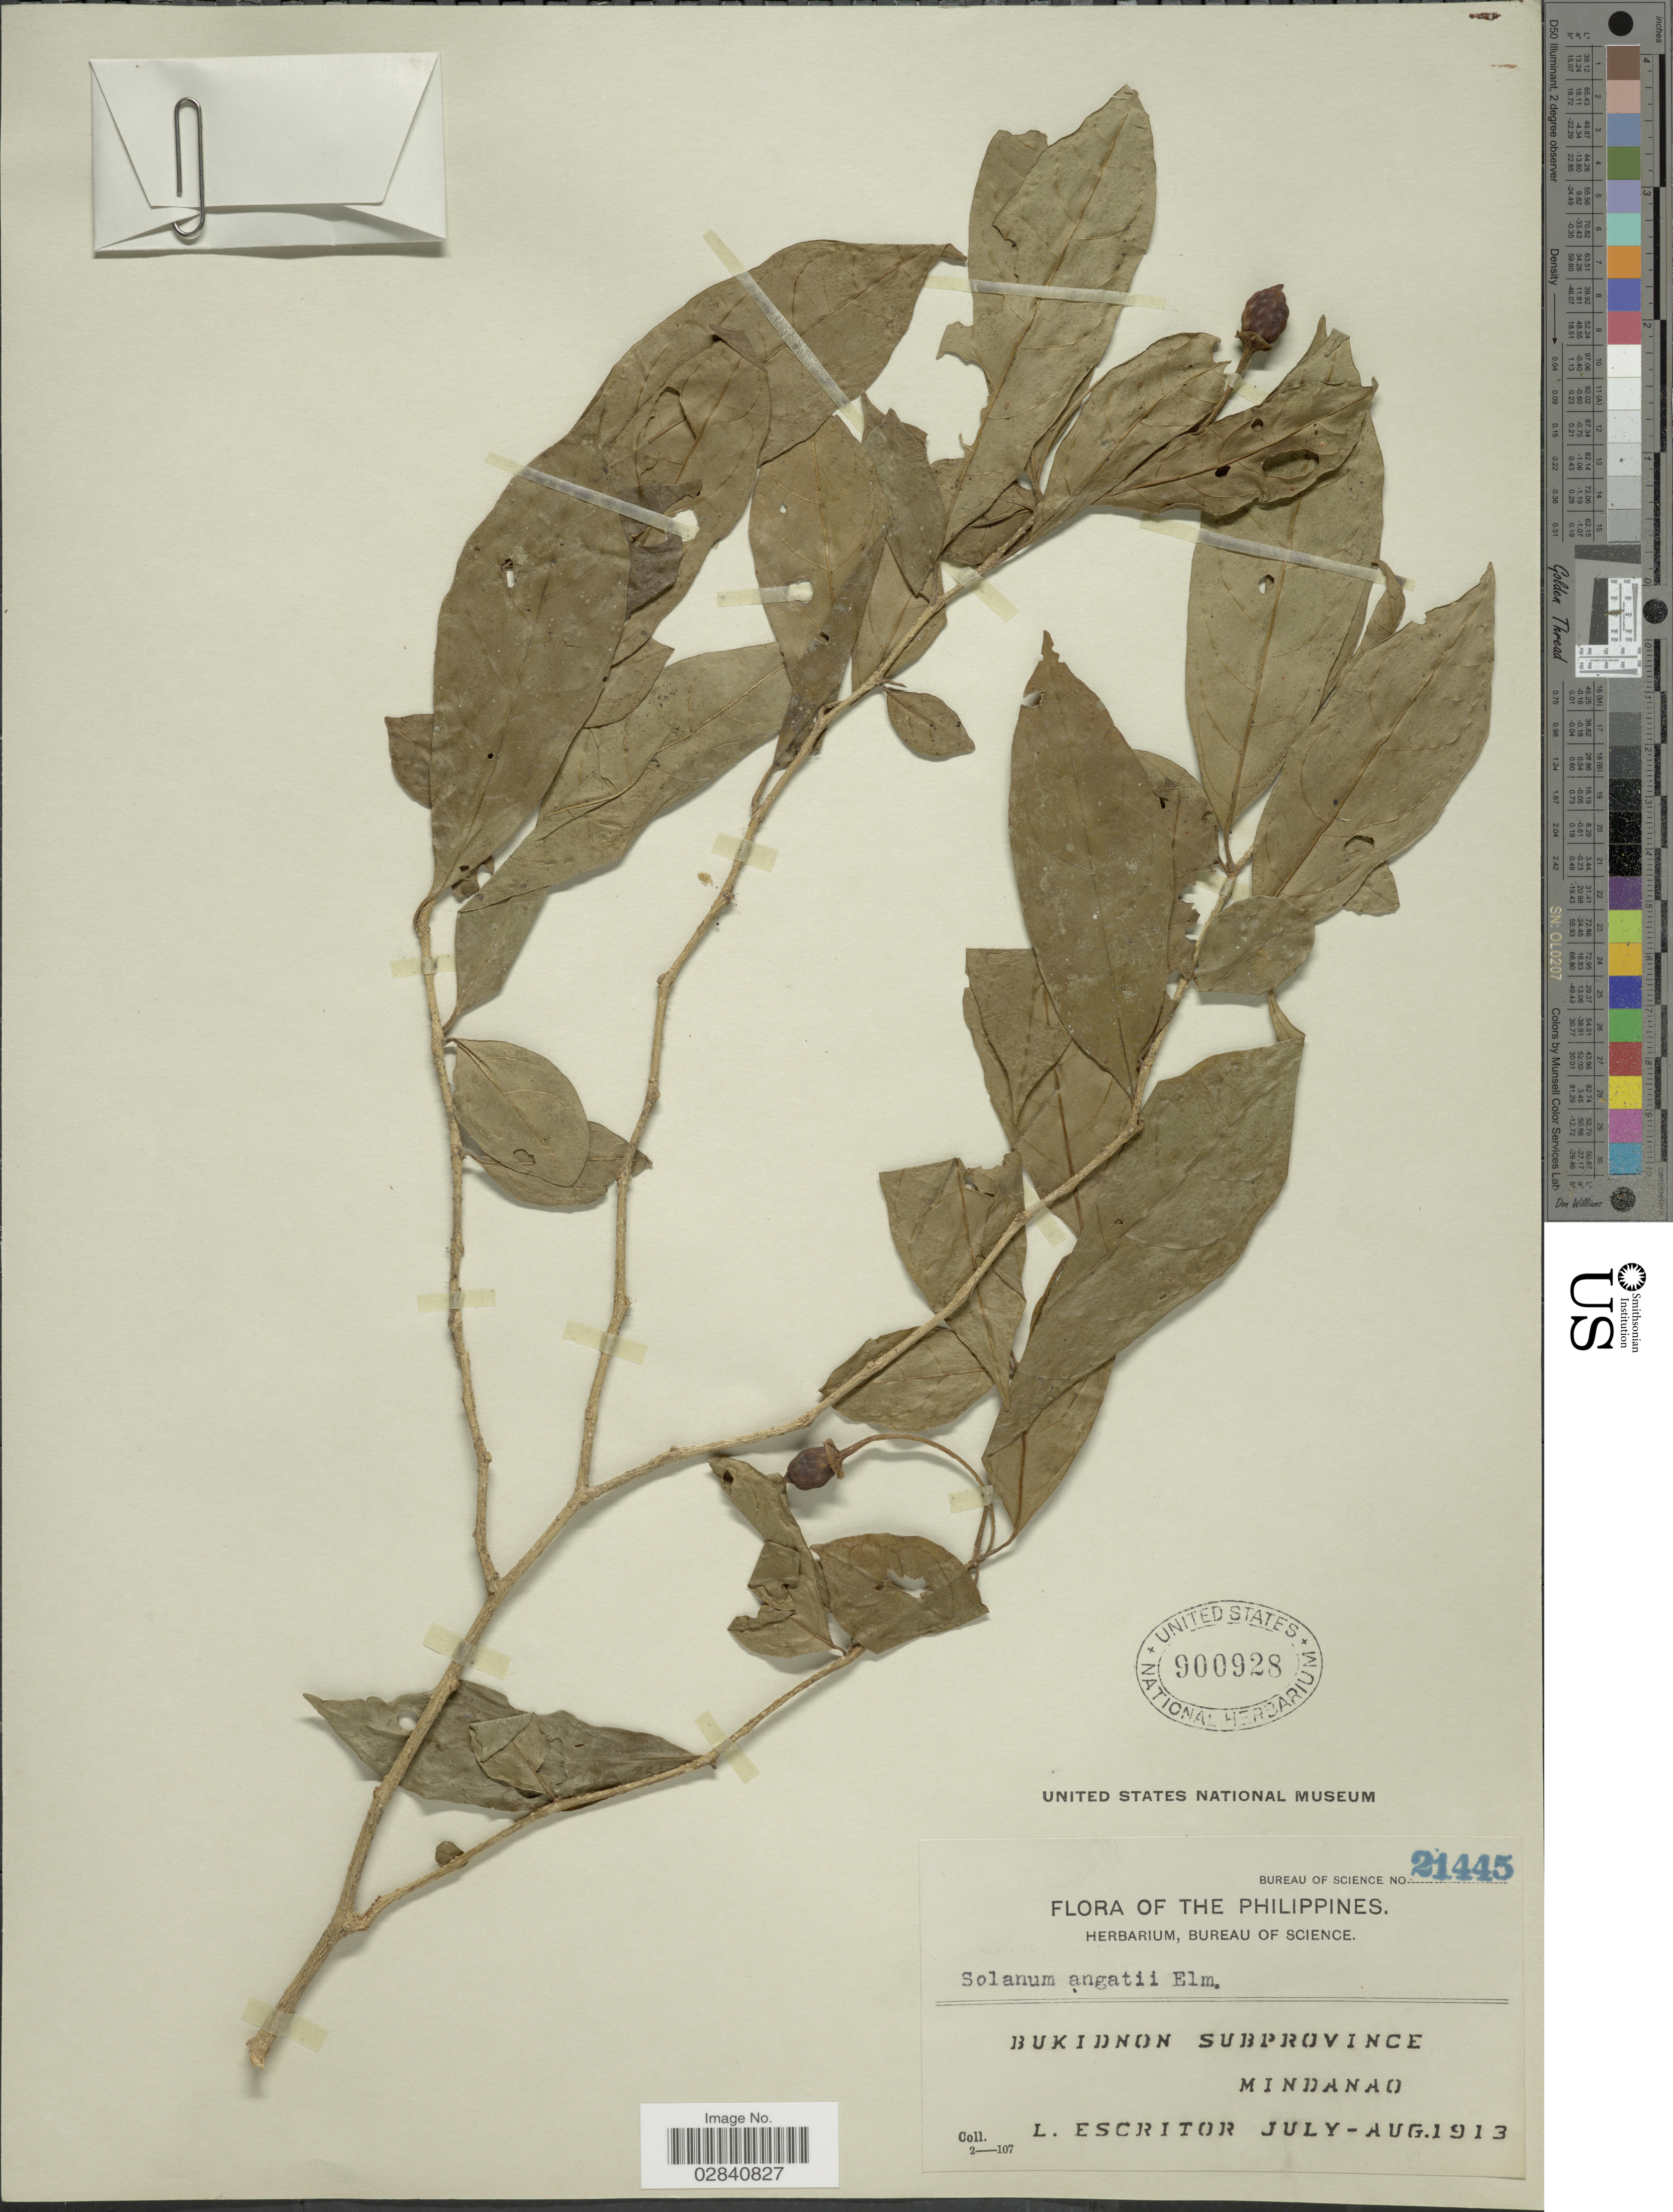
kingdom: Plantae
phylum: Tracheophyta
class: Magnoliopsida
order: Solanales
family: Solanaceae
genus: Lycianthes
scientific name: Lycianthes parasitica subsp. epiphytica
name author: (Merr.) Bitter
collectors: L. Escritor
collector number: Bureau of Science 21445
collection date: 1913-07/1913-08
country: Philippines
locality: Bukidnon Subprovince, Mindanao.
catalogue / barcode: US 900928